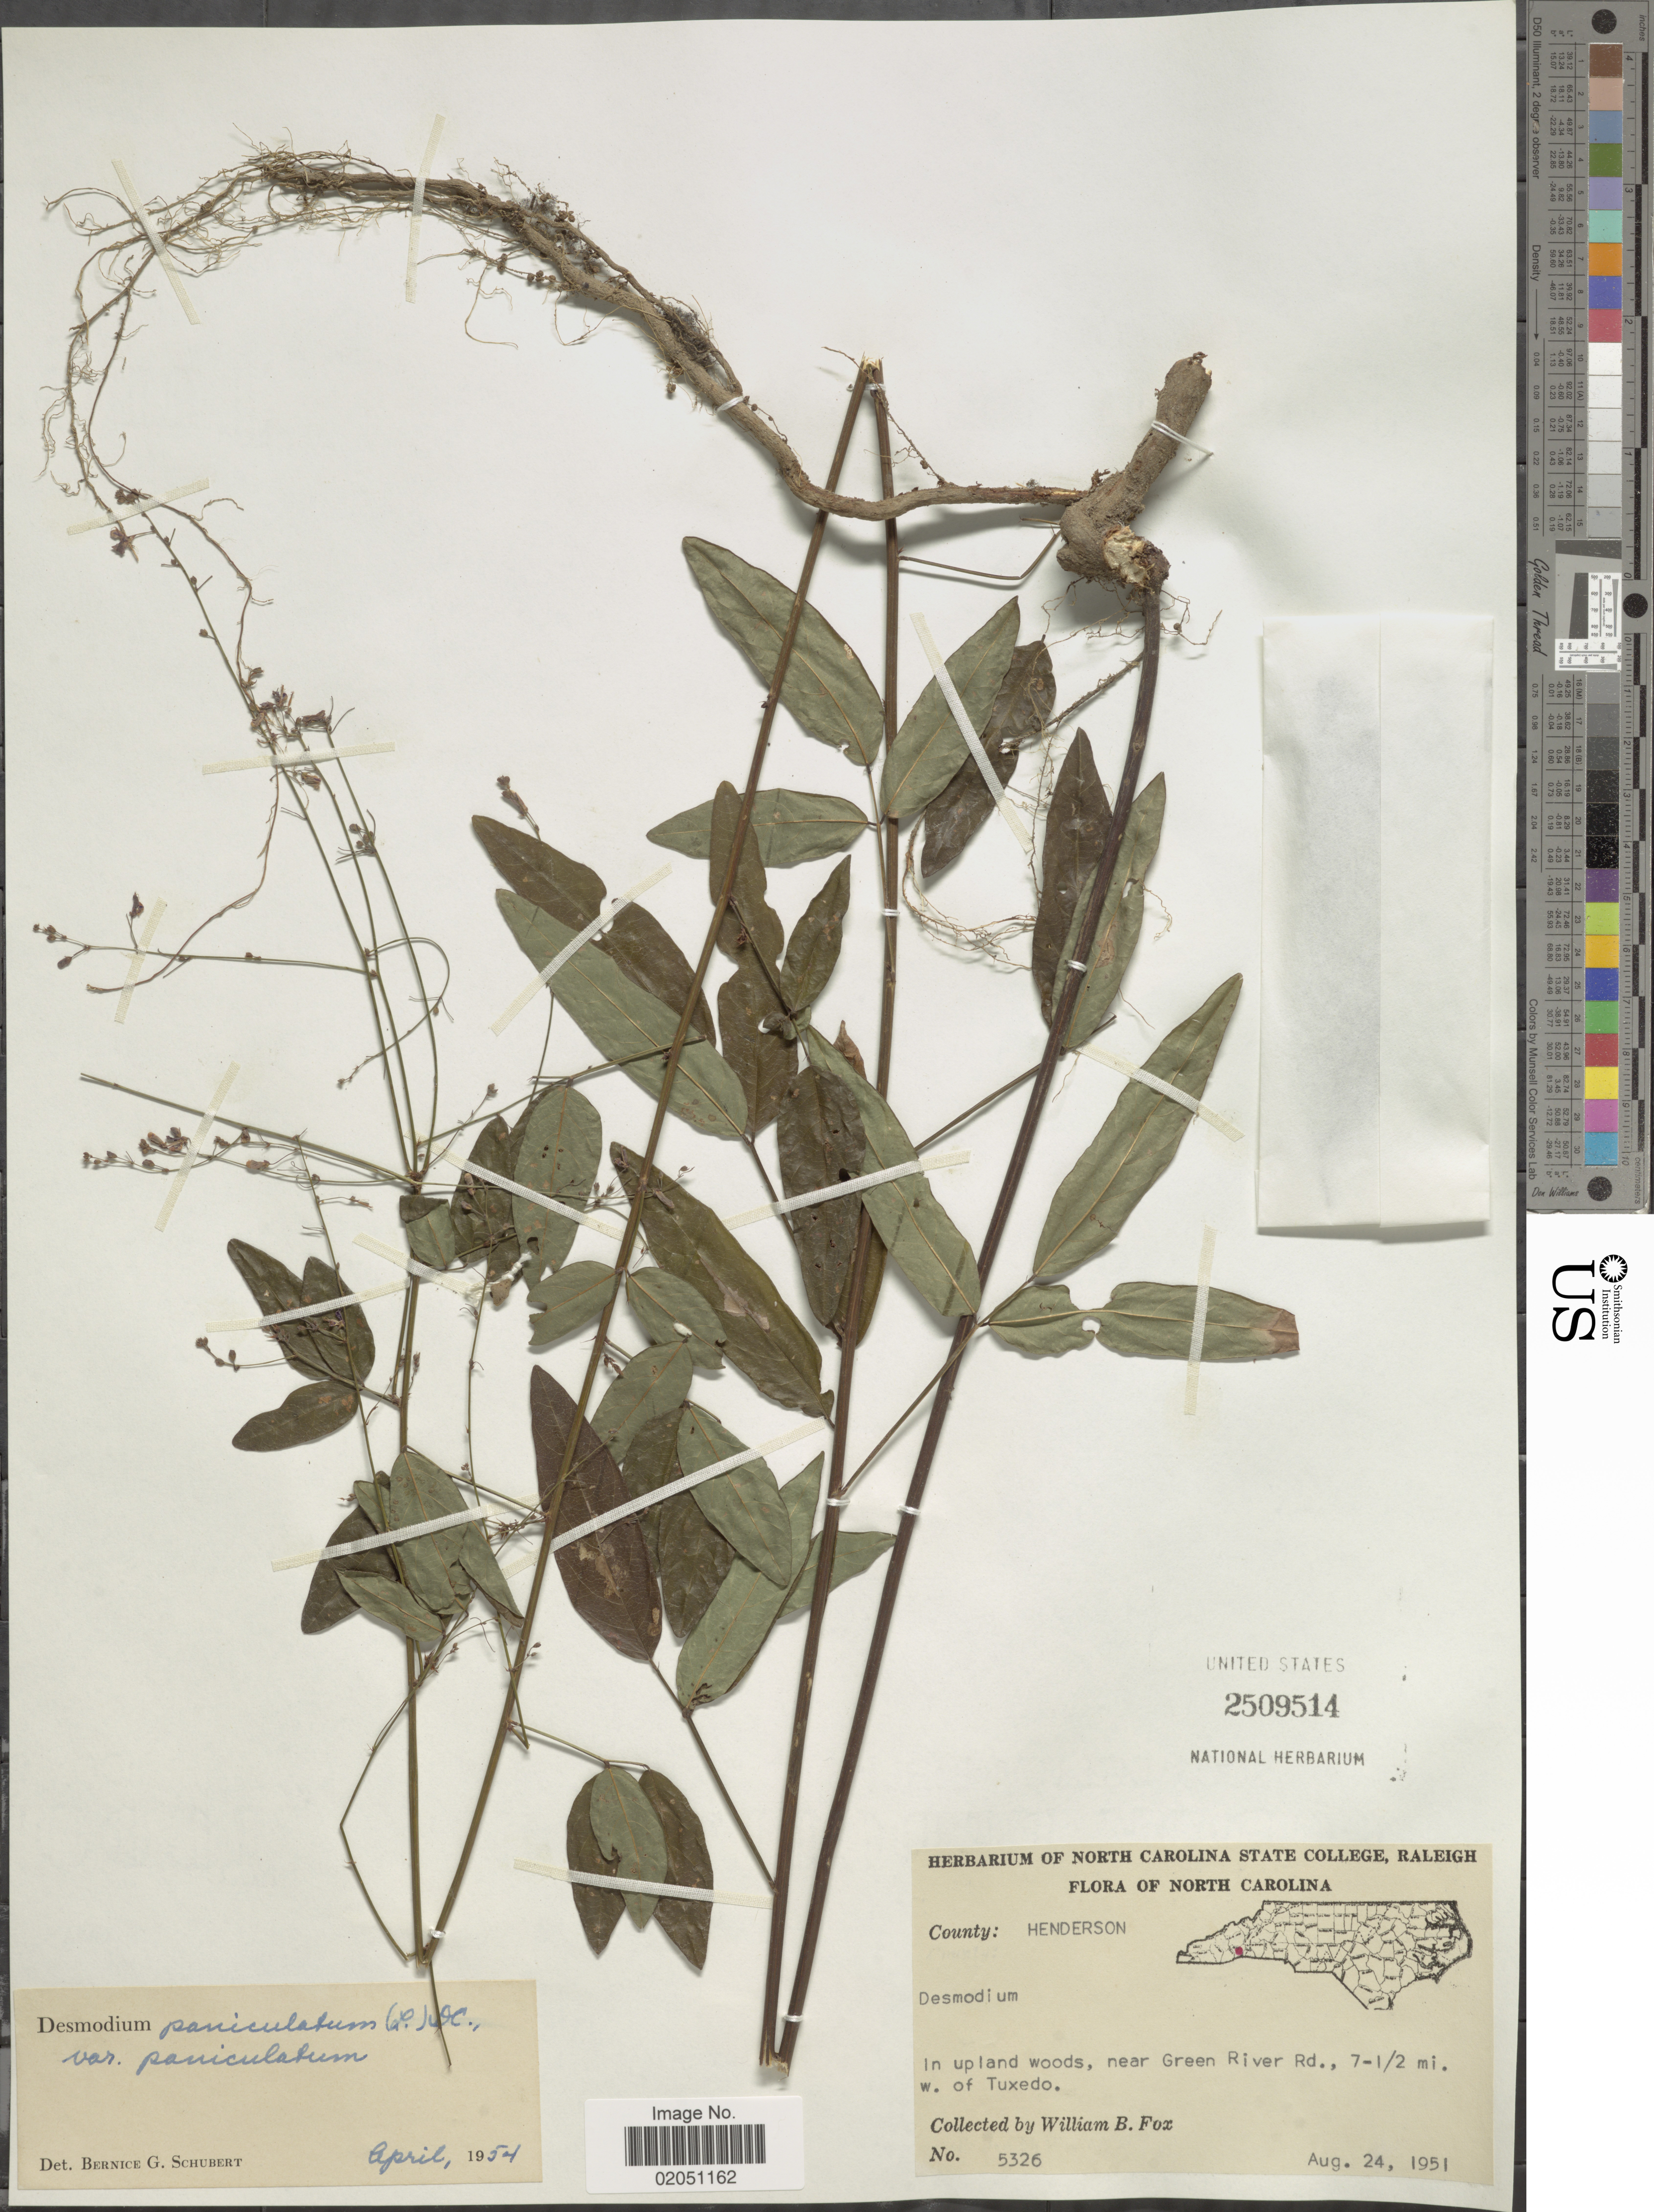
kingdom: Plantae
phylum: Tracheophyta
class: Magnoliopsida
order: Fabales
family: Fabaceae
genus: Desmodium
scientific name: Desmodium paniculatum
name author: (L.) DC.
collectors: W. B. Fox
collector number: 5326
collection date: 1951-08-24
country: United States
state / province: North Carolina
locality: County: Henderson, In upland woods, near Green River Rd., 7-½ mi w. of Tuxedo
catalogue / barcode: US 2509514